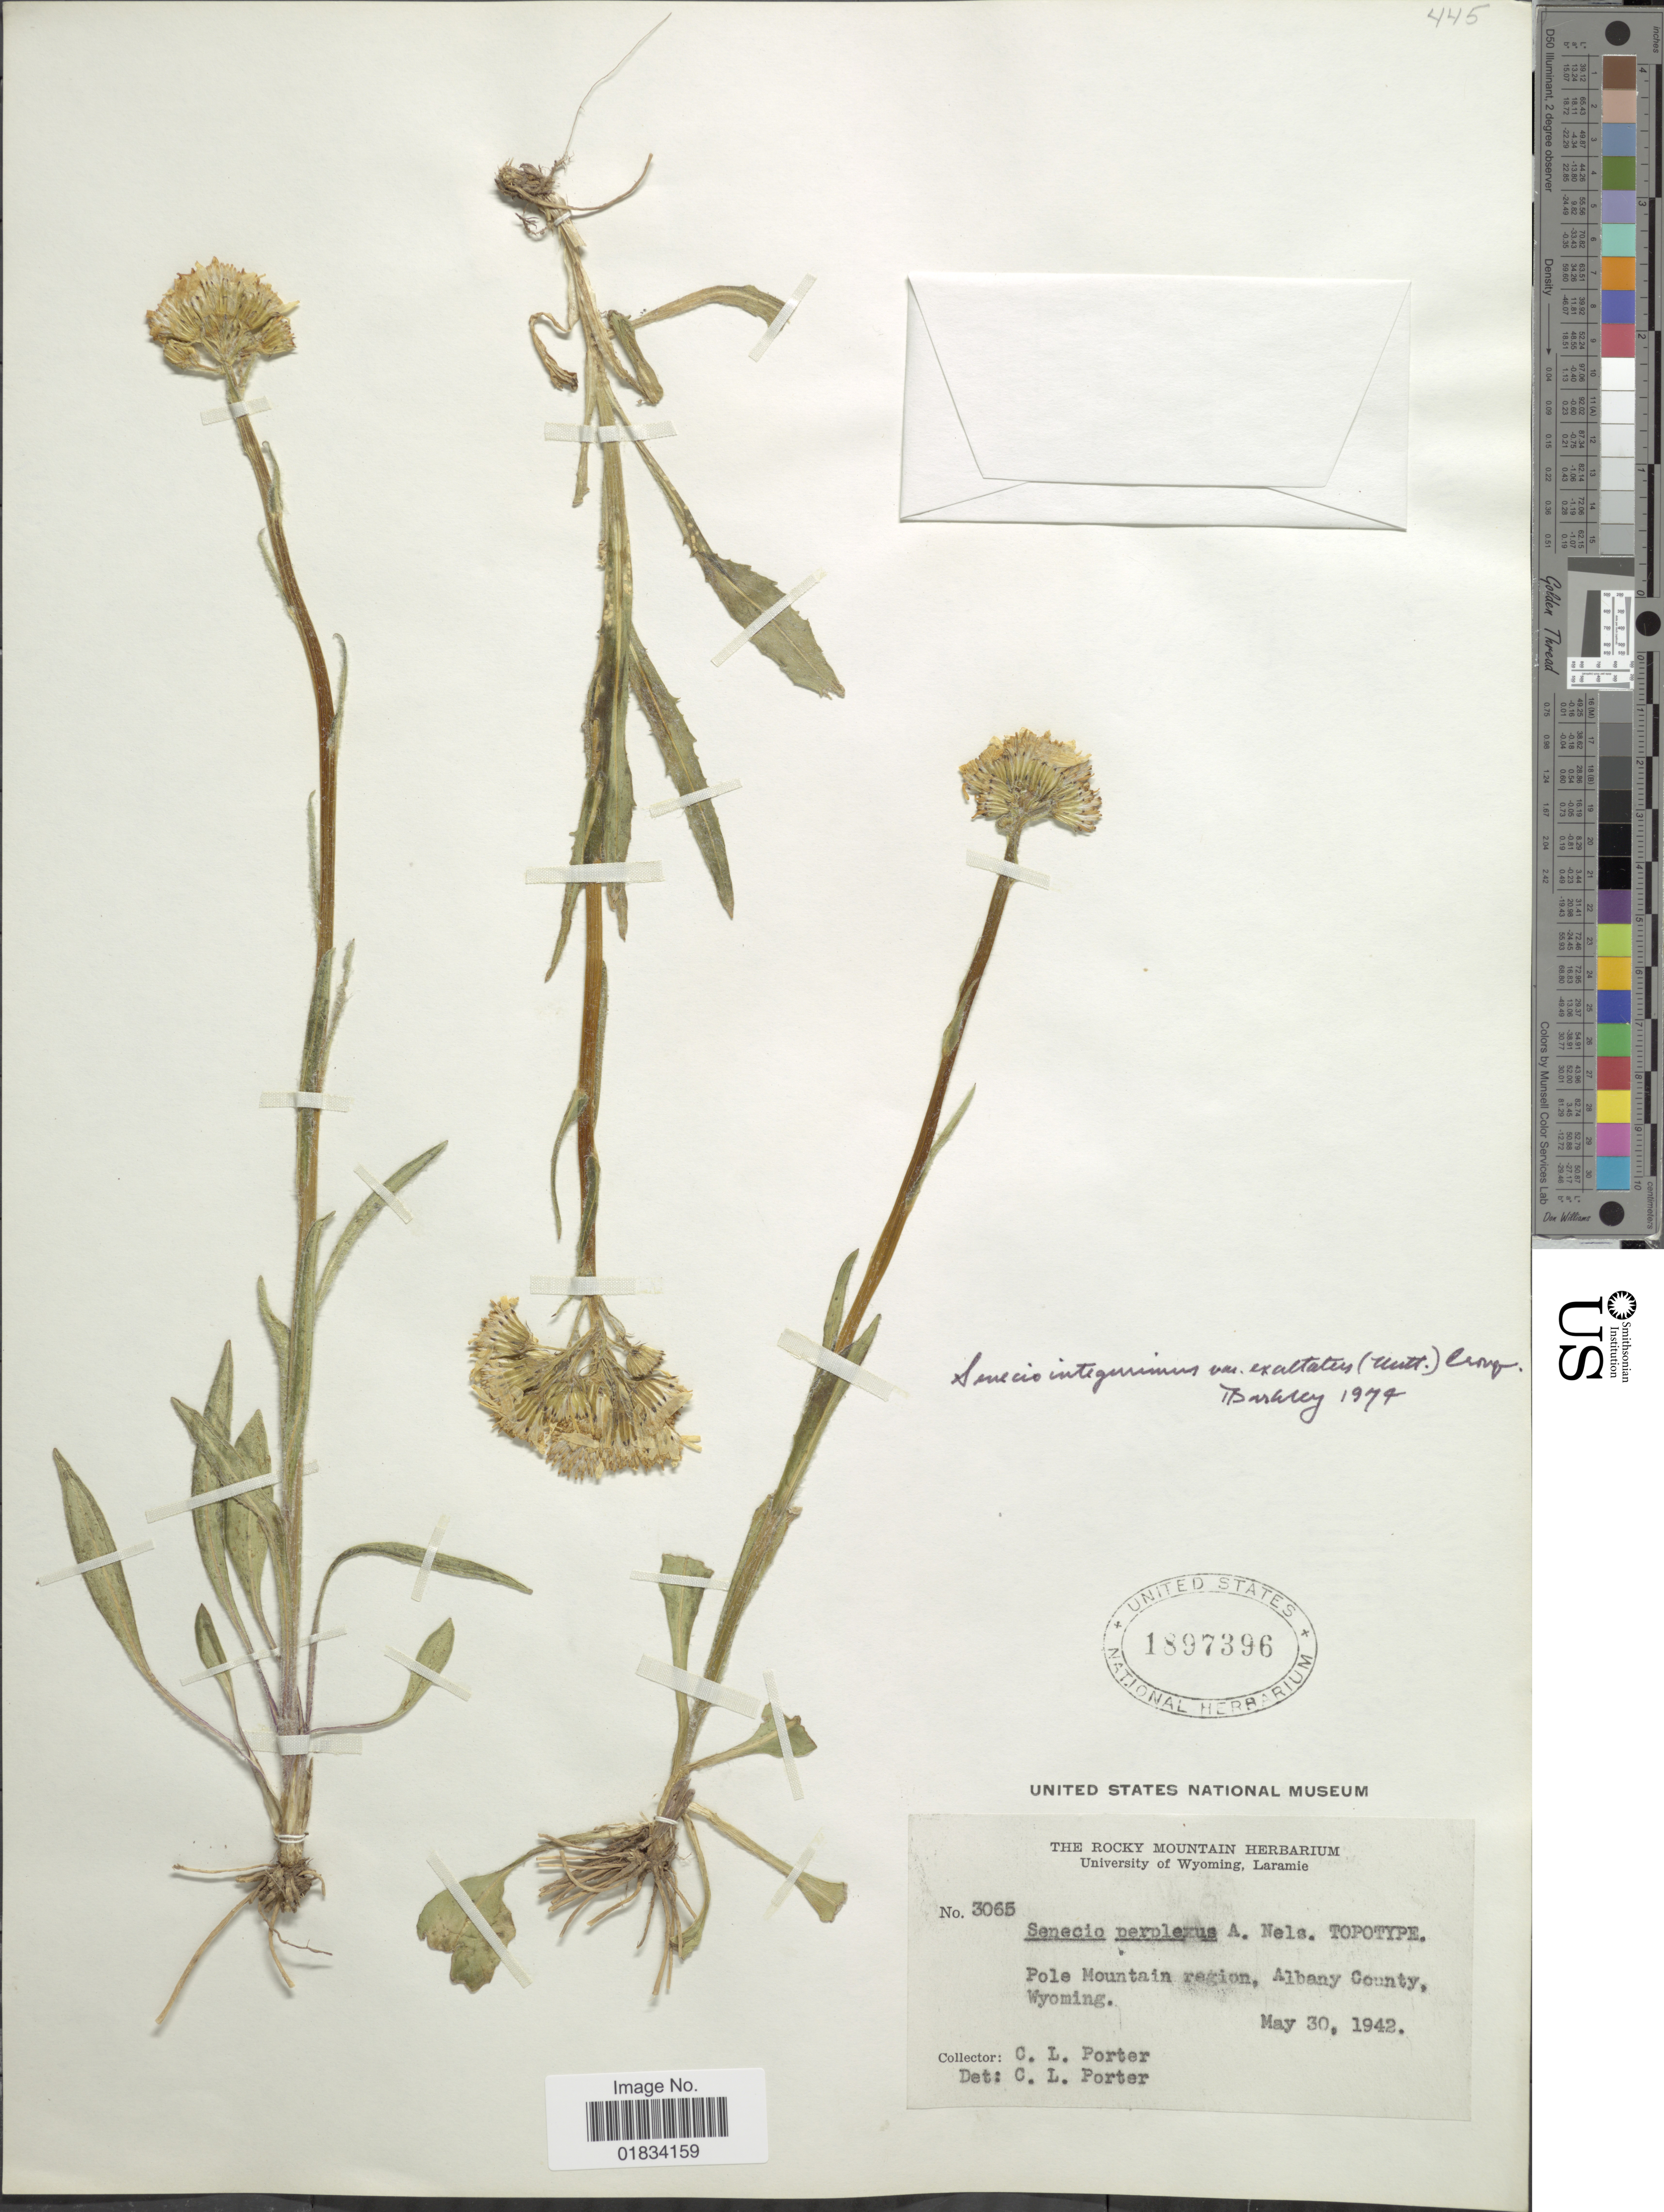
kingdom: Plantae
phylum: Tracheophyta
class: Magnoliopsida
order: Asterales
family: Asteraceae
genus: Senecio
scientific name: Senecio integerrimus var. exaltatus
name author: (Nutt.) Cronq.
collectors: C. L. Porter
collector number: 3065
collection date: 1942-05-30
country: United States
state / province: Wyoming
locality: Pole Mountain region, Albany County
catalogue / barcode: US 1897396